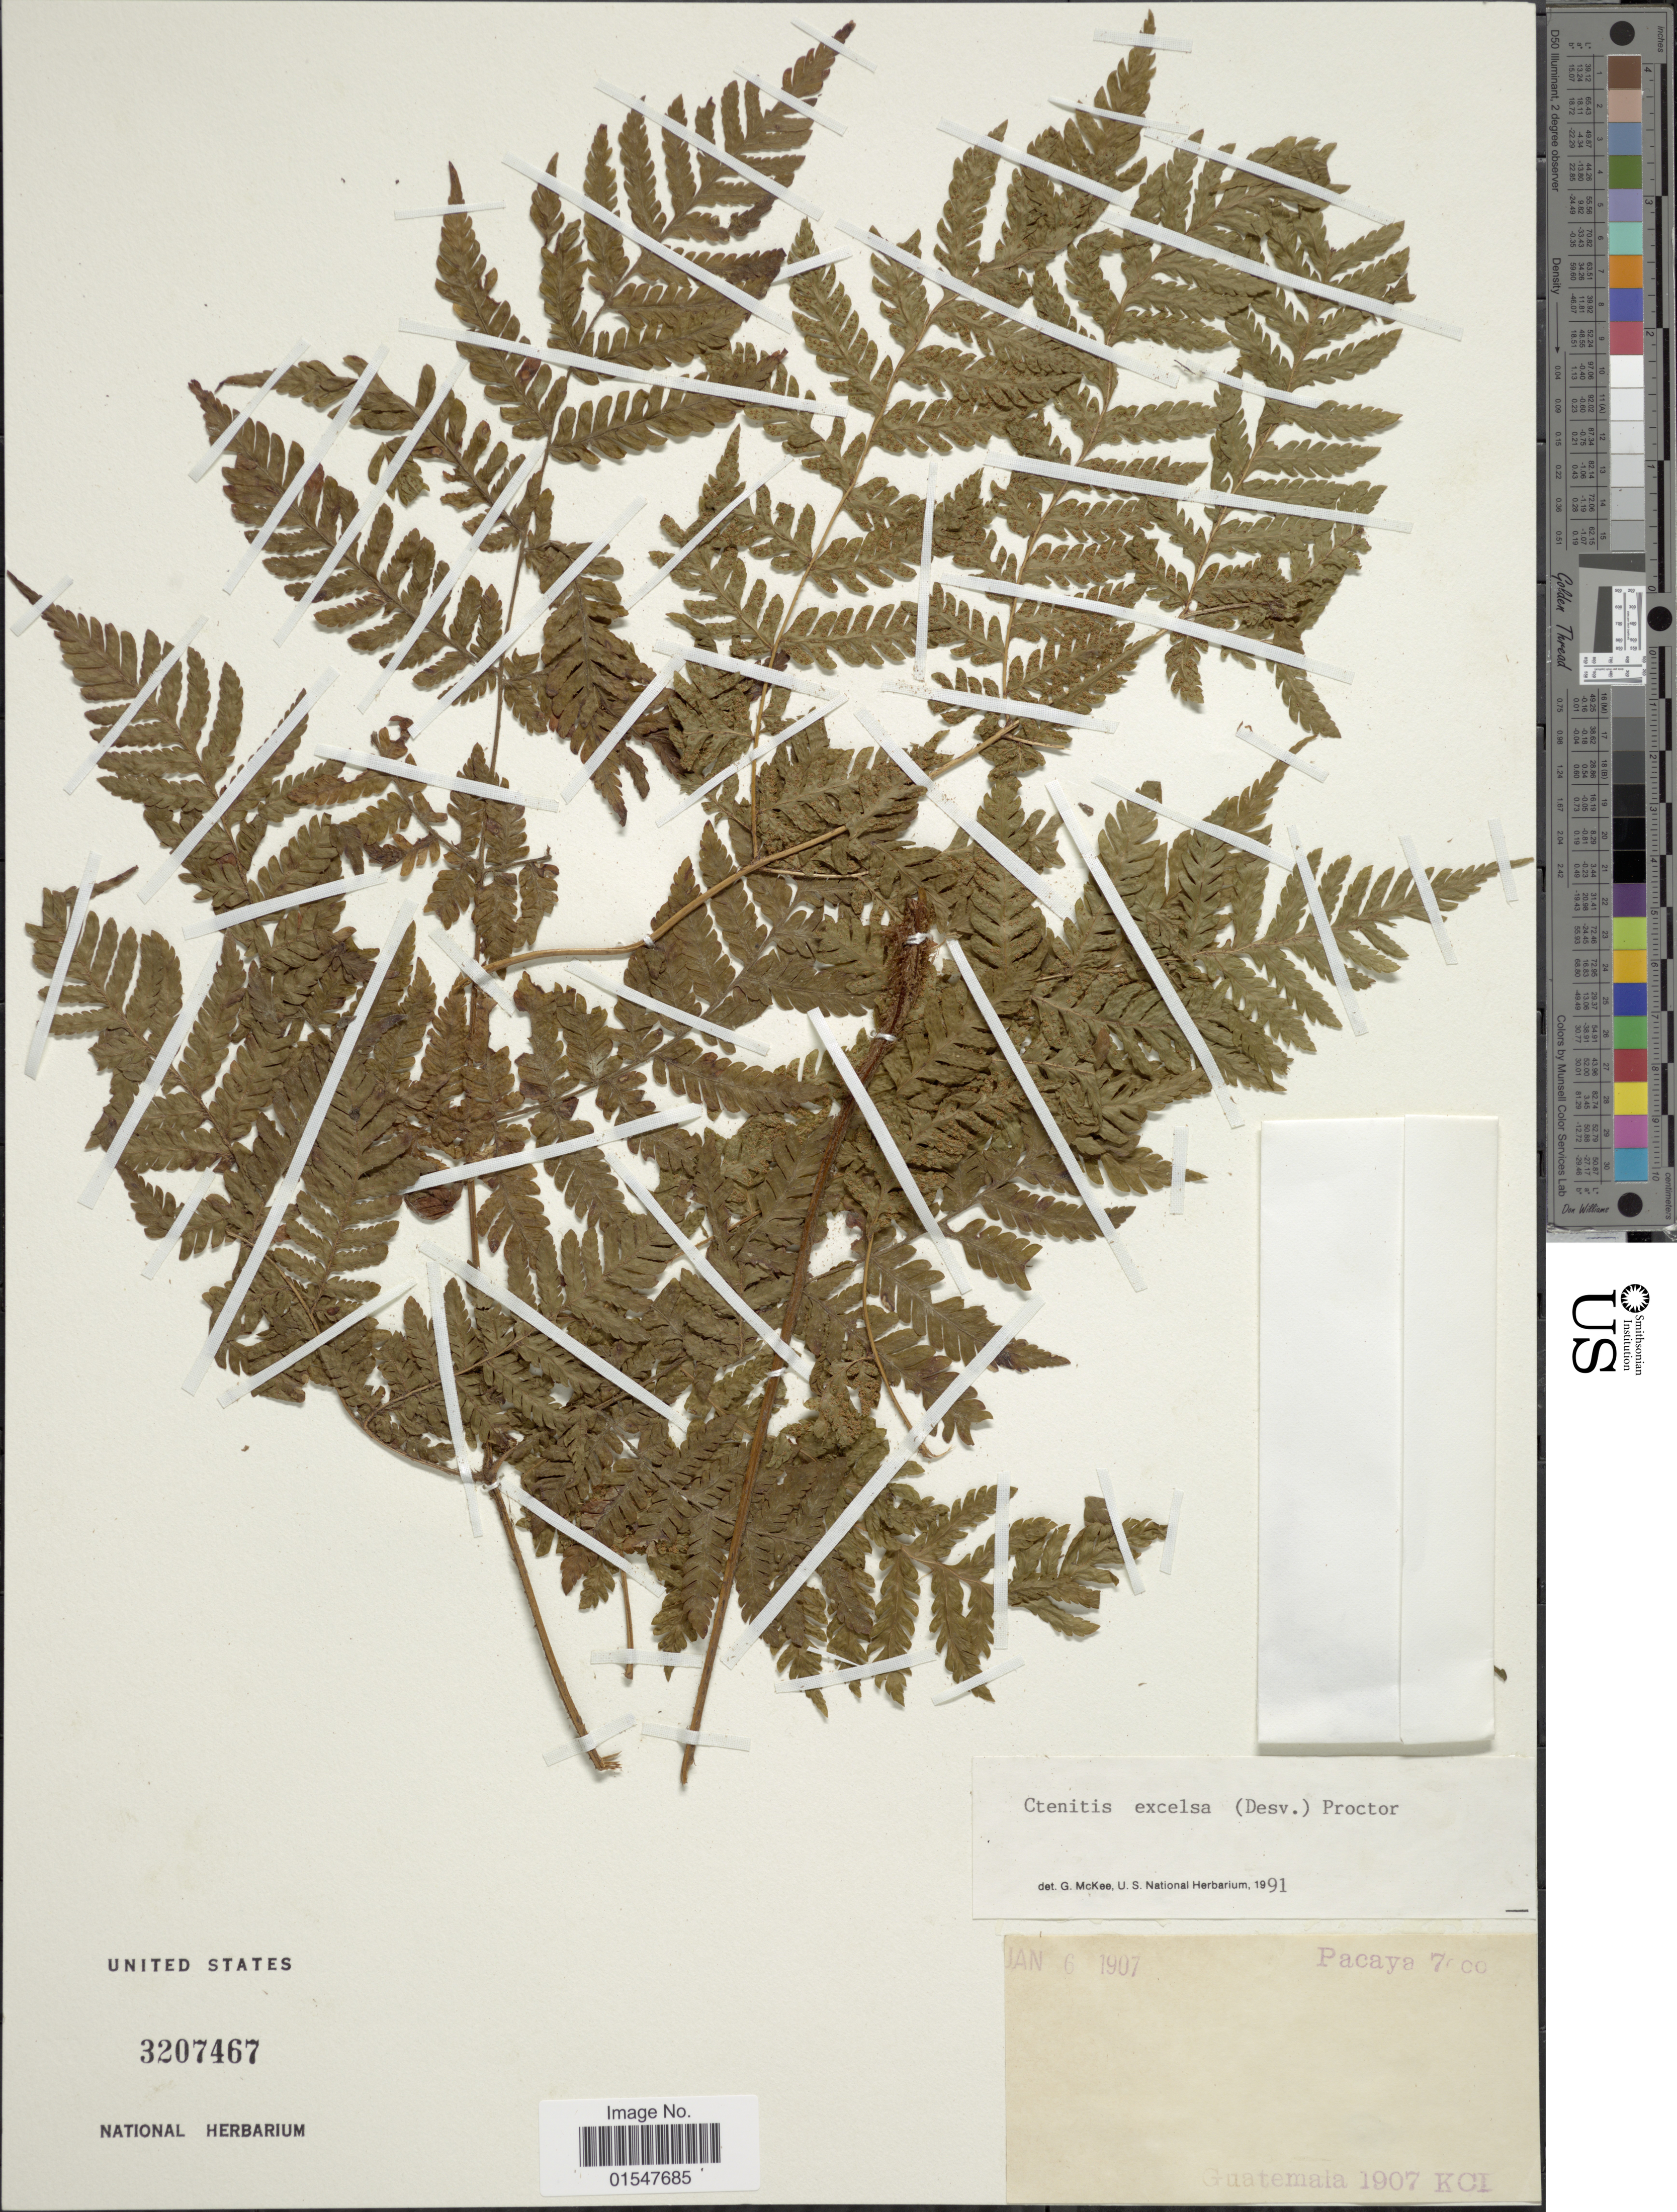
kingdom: Plantae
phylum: Tracheophyta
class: Polypodiopsida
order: Polypodiales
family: Dryopteridaceae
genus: Ctenitis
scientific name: Ctenitis excelsa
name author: (Desv.) Proctor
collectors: KCD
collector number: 1907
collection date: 1907-01-06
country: Guatemala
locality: Pacaya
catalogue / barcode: US 3207467